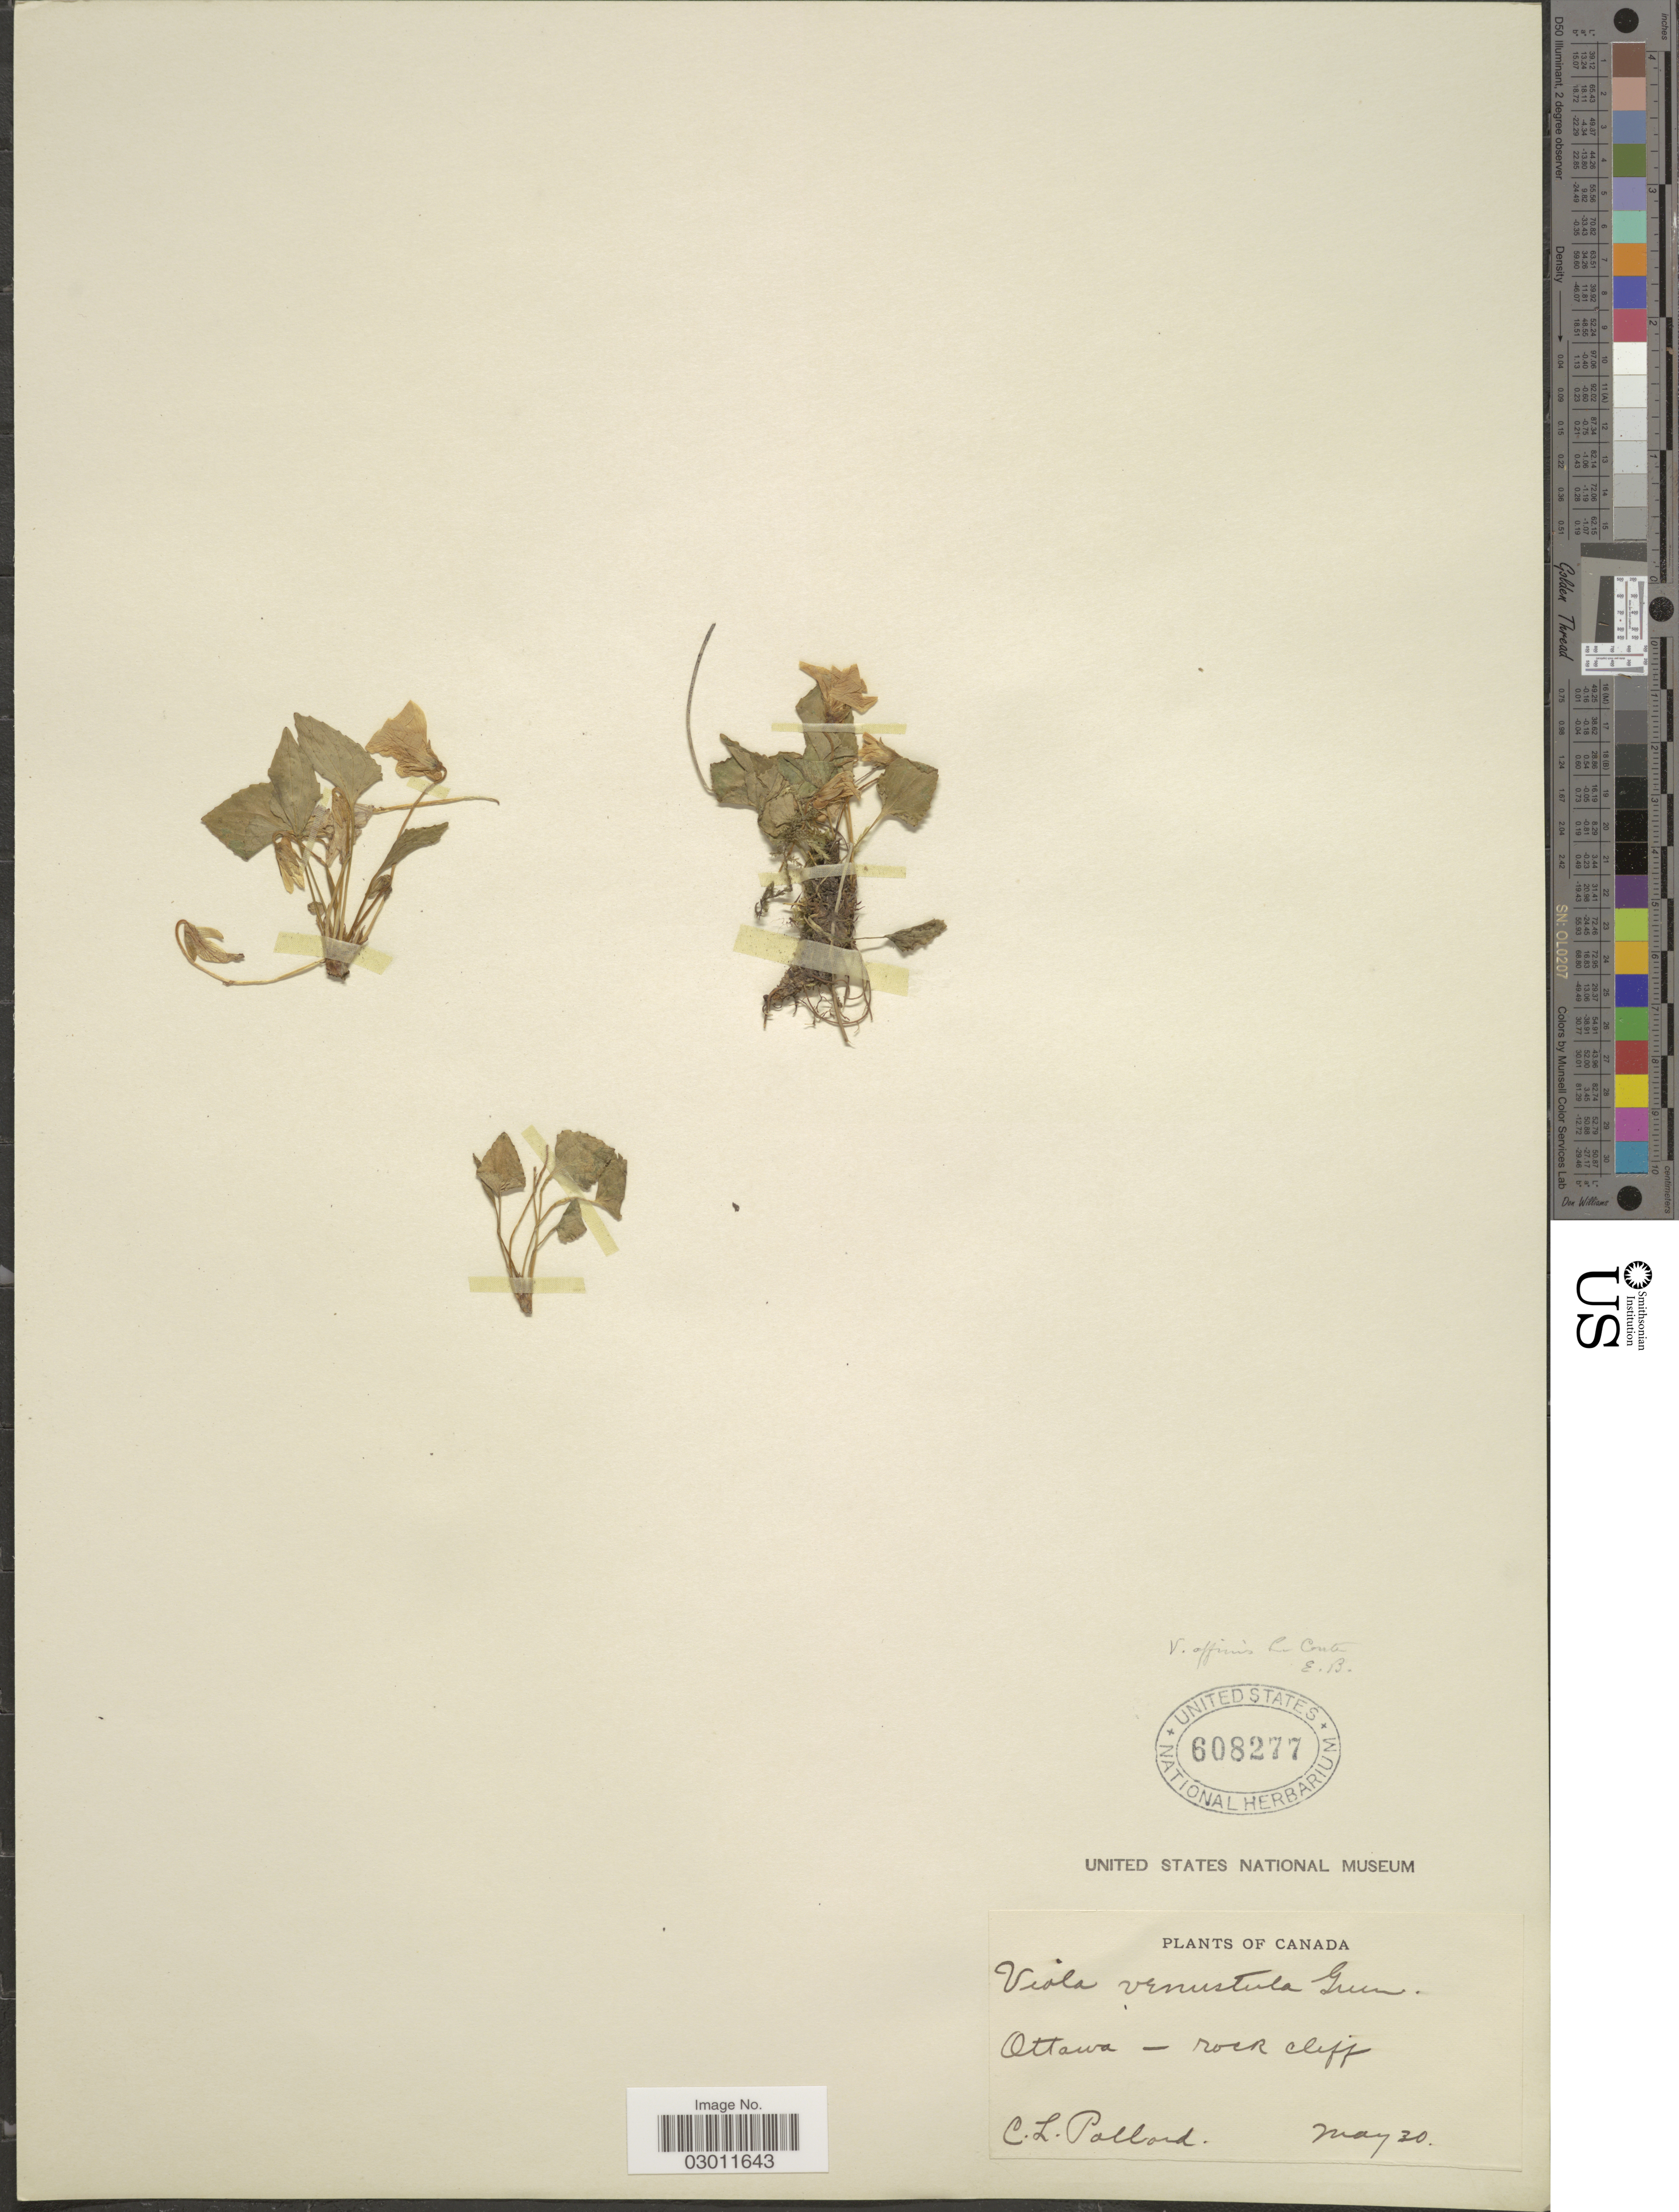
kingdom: Plantae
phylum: Tracheophyta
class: Magnoliopsida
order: Malpighiales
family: Violaceae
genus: Viola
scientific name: Viola affinis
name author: LeConte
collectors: C. L. Pollard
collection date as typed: Transcribed d/m/y: /5/30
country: Canada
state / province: Ontario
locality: Ottawa.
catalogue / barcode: US 608277